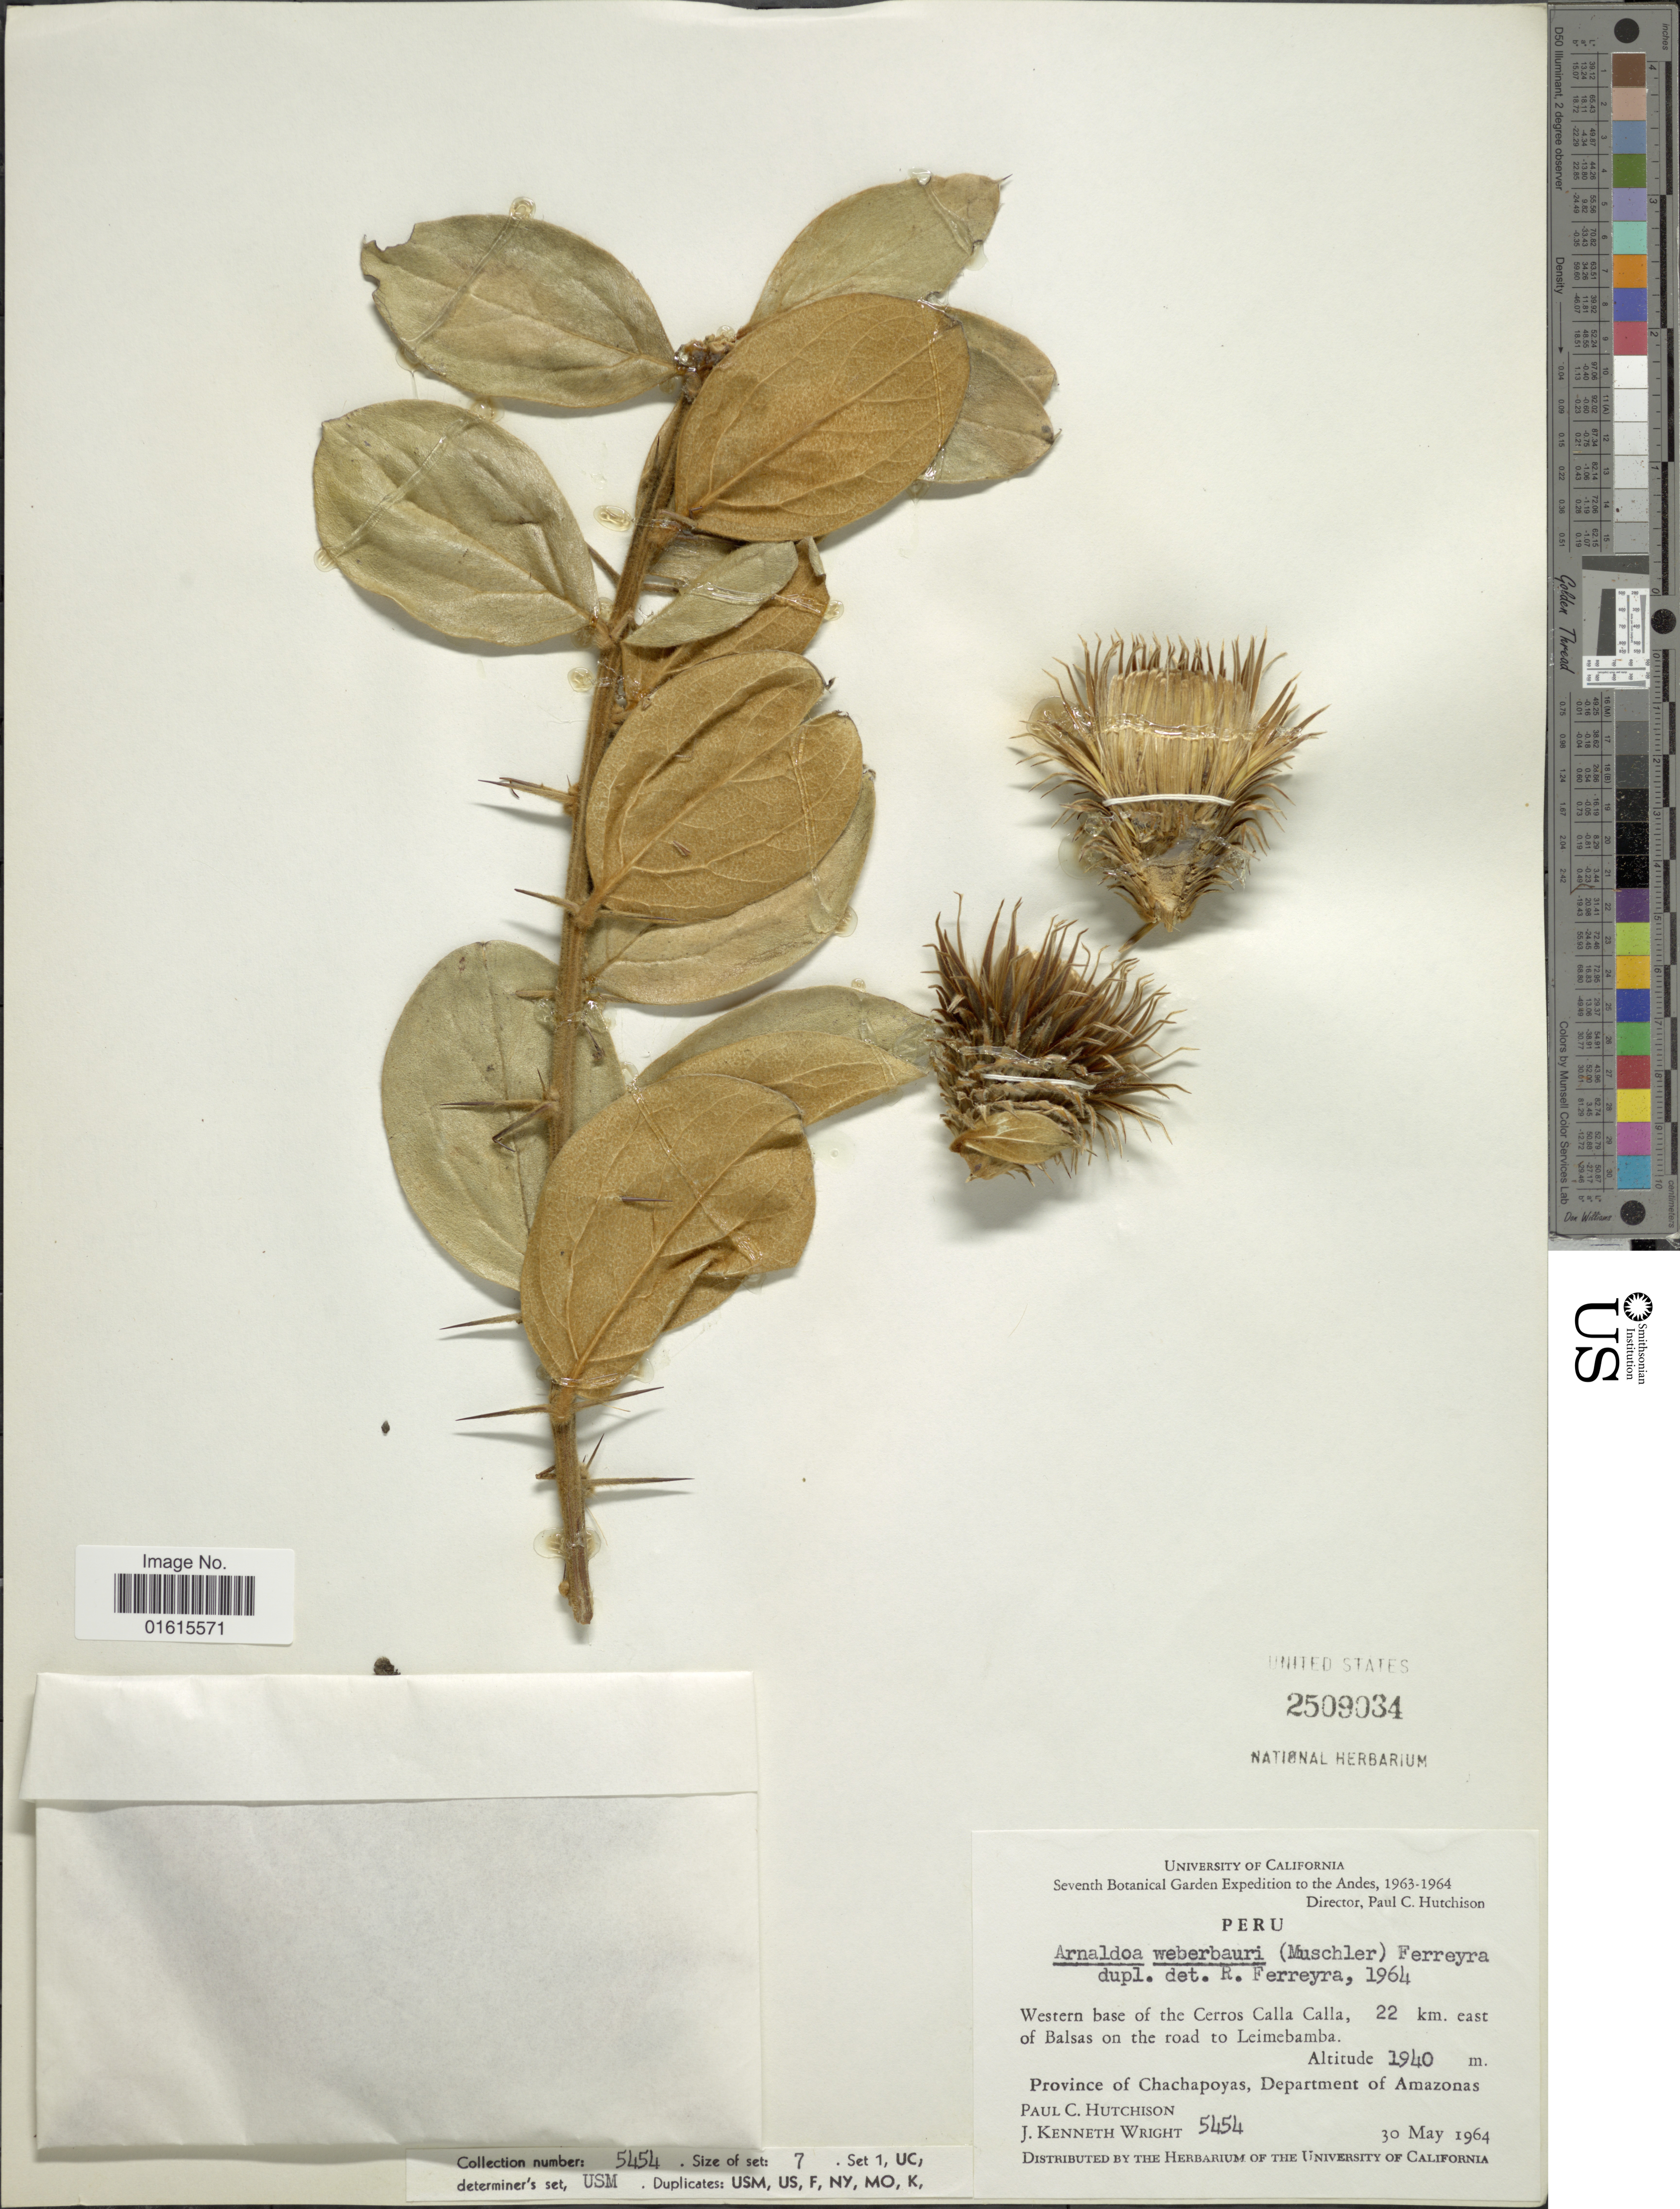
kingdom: Plantae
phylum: Tracheophyta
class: Magnoliopsida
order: Asterales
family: Asteraceae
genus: Arnaldoa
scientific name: Arnaldoa weberbaueri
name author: (Muschl.) Ferreyra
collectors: P. C. Hutchison & J. K. Wright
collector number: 5454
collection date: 1964-05-30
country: Peru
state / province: Amazonas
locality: Western base of the Cerro Calla Calla, 22 km. east of Balsas on the road to Leimebamba, Province of Chachapoyas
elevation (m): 1940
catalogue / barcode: US 2509034